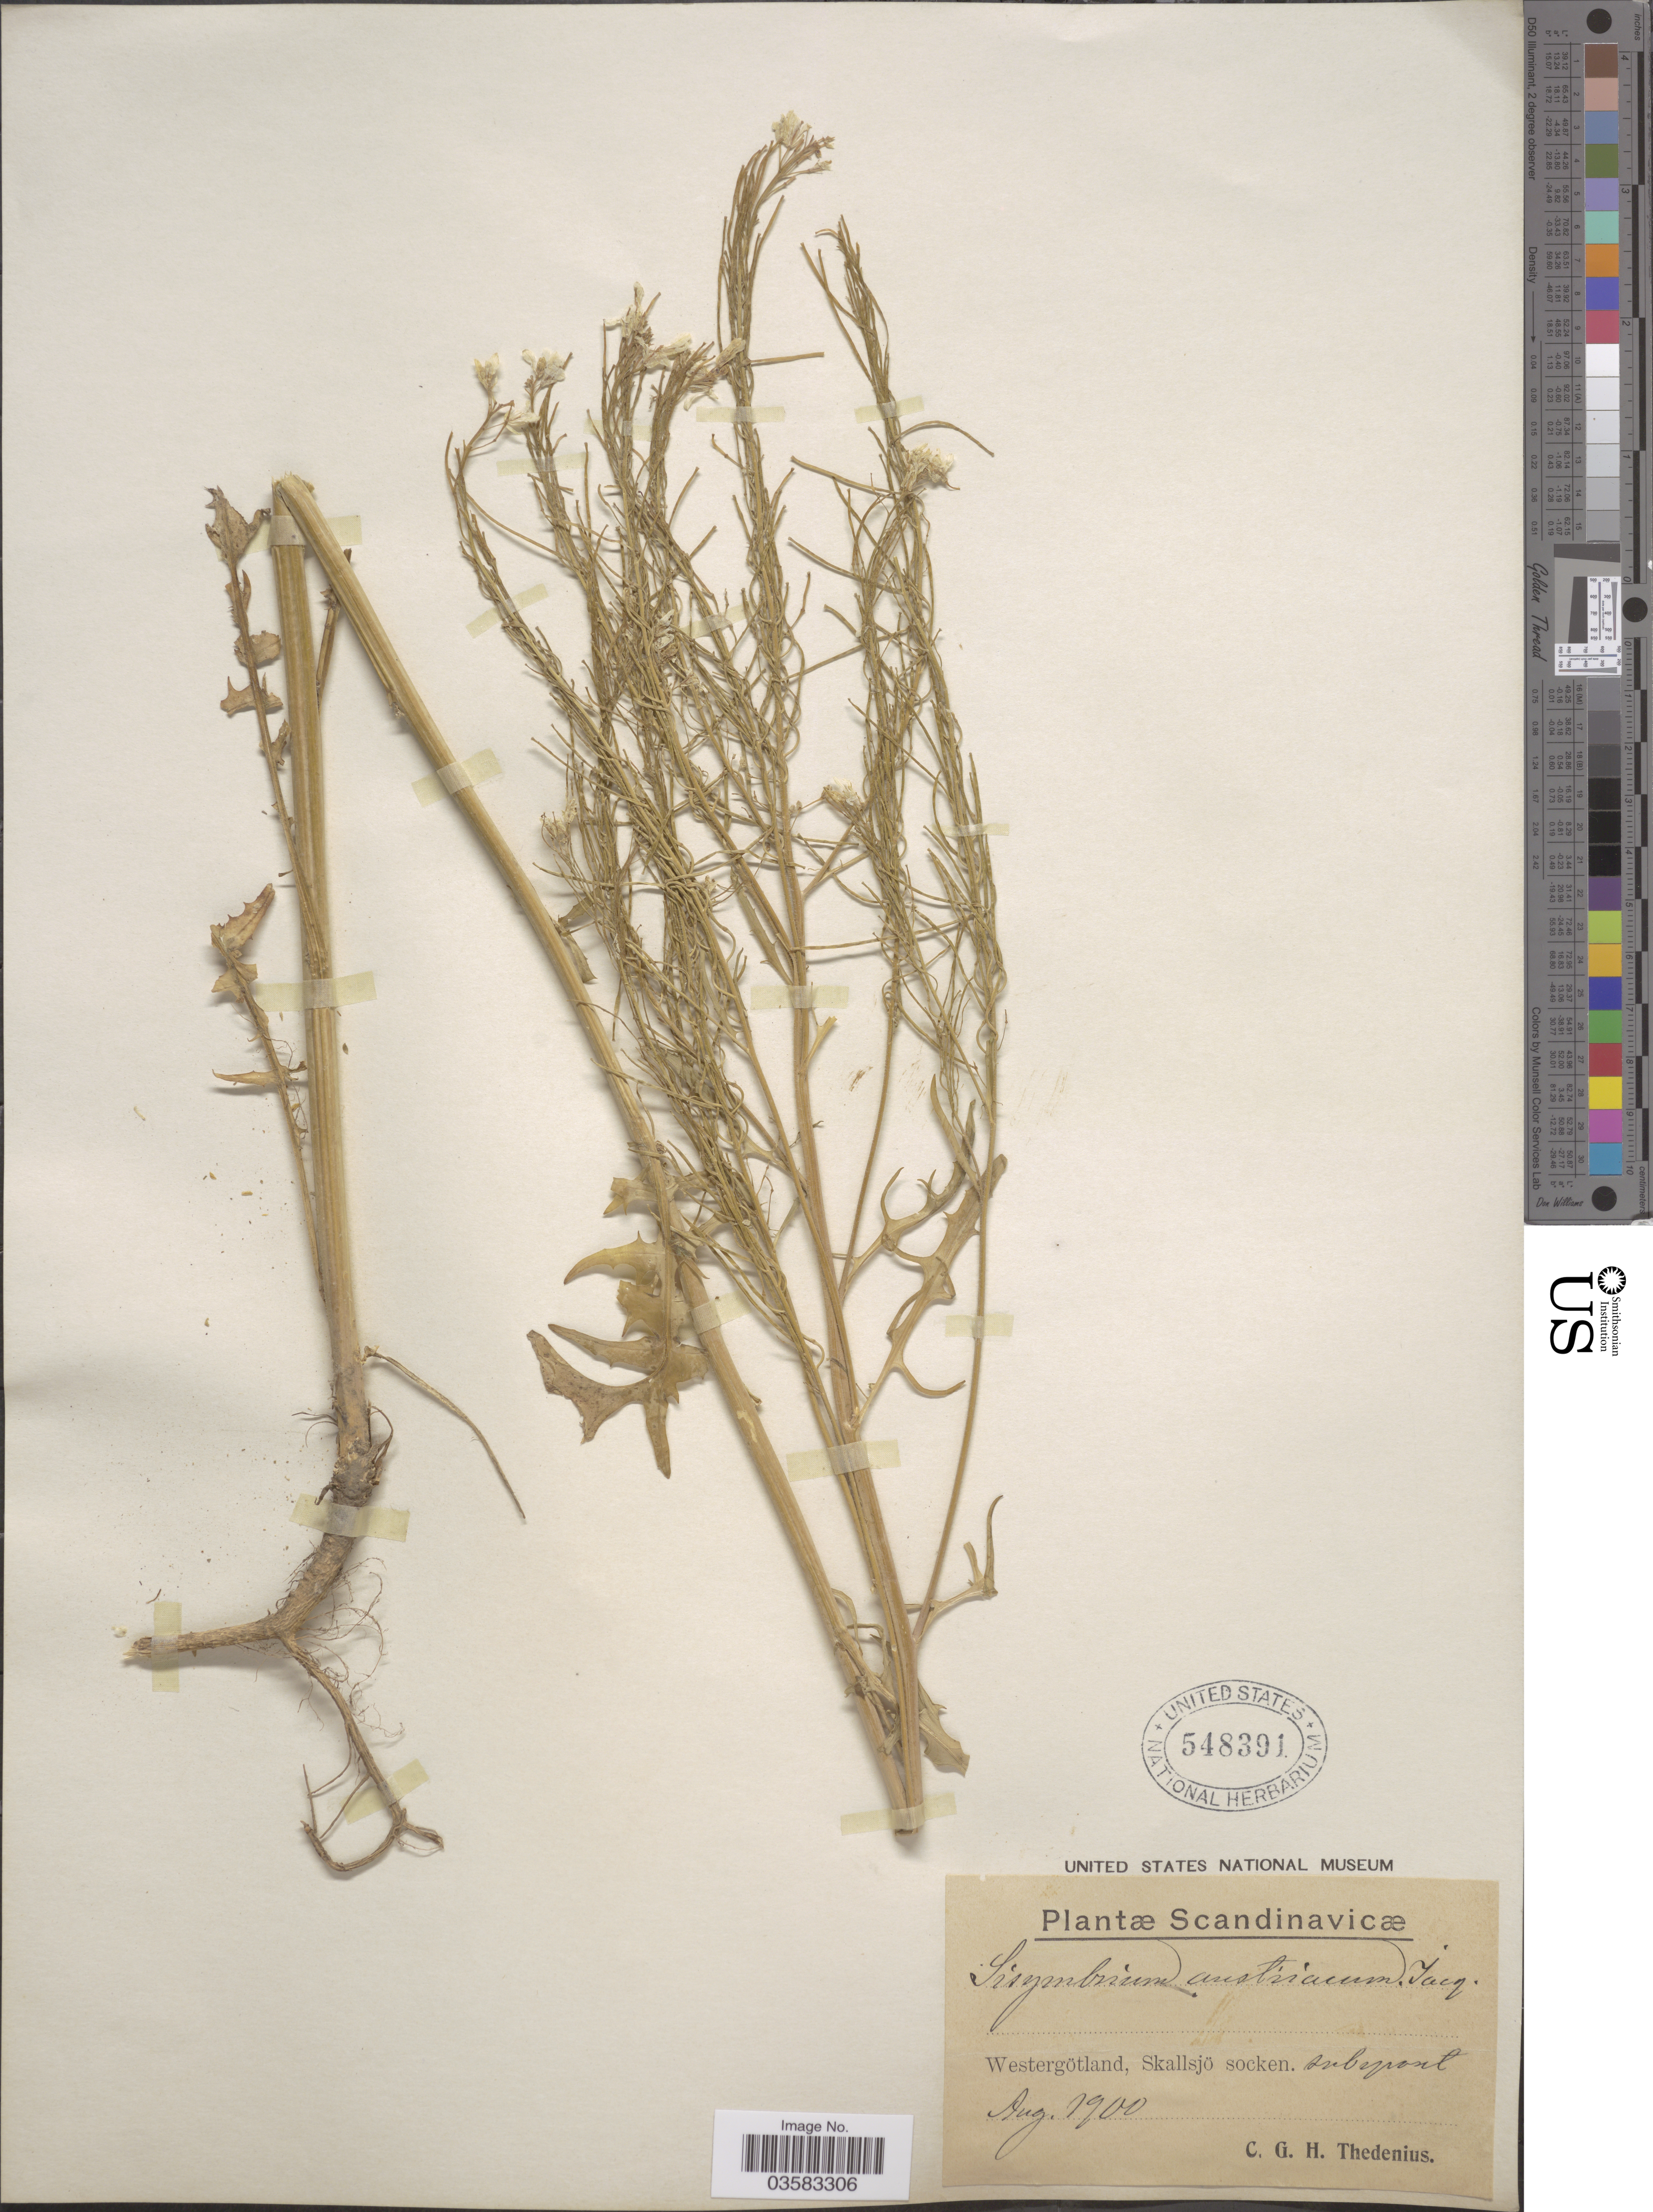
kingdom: Plantae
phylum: Tracheophyta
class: Magnoliopsida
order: Brassicales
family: Brassicaceae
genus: Sisymbrium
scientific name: Sisymbrium austriacum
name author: Jacq.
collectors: C. Thedenius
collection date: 1900-08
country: Sweden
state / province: Västra Götaland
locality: Scandinavicœ. Westergötland, Skallsjö socken. Subspont. [interpreted]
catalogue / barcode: US 548391